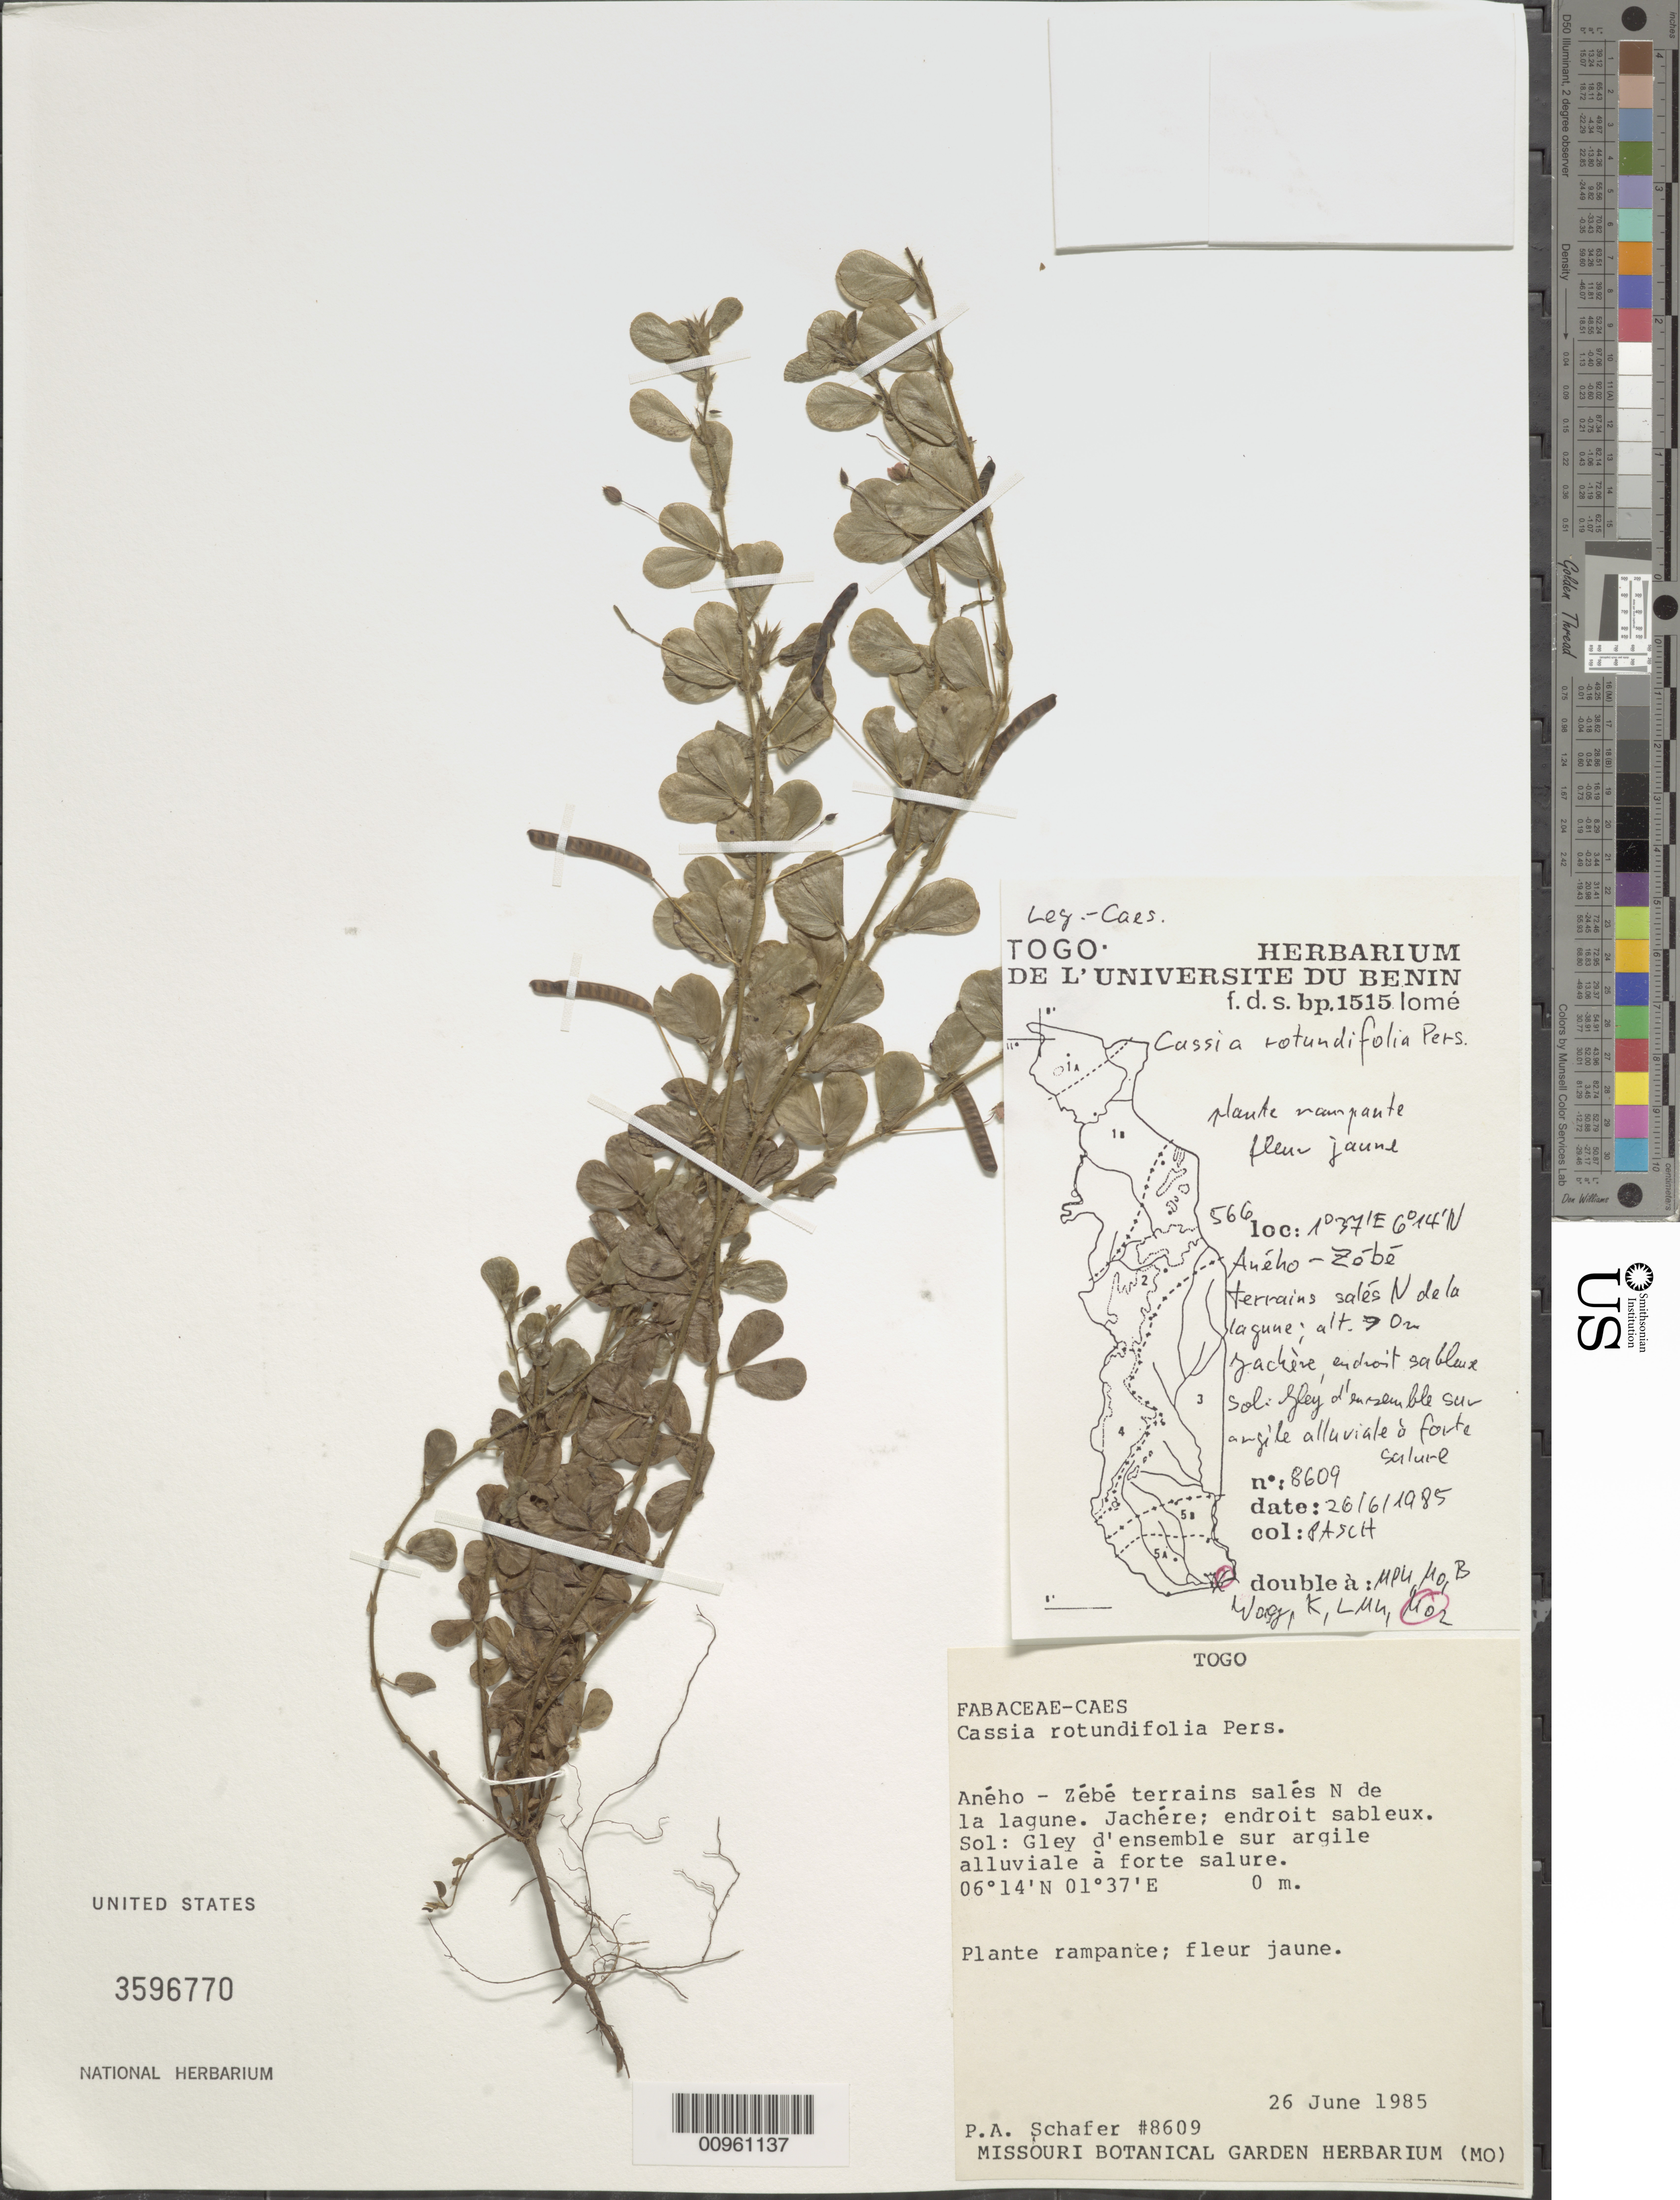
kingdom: Plantae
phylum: Tracheophyta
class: Magnoliopsida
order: Fabales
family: Fabaceae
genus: Chamaecrista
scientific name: Chamaecrista rotundifolia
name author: (Pers.) Greene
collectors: P. A. Schäfer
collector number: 8609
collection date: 1985-06-26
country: Togo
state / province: Maritime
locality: Zebe terrains sales N de la lagune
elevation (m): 0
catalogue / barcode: US 3596770